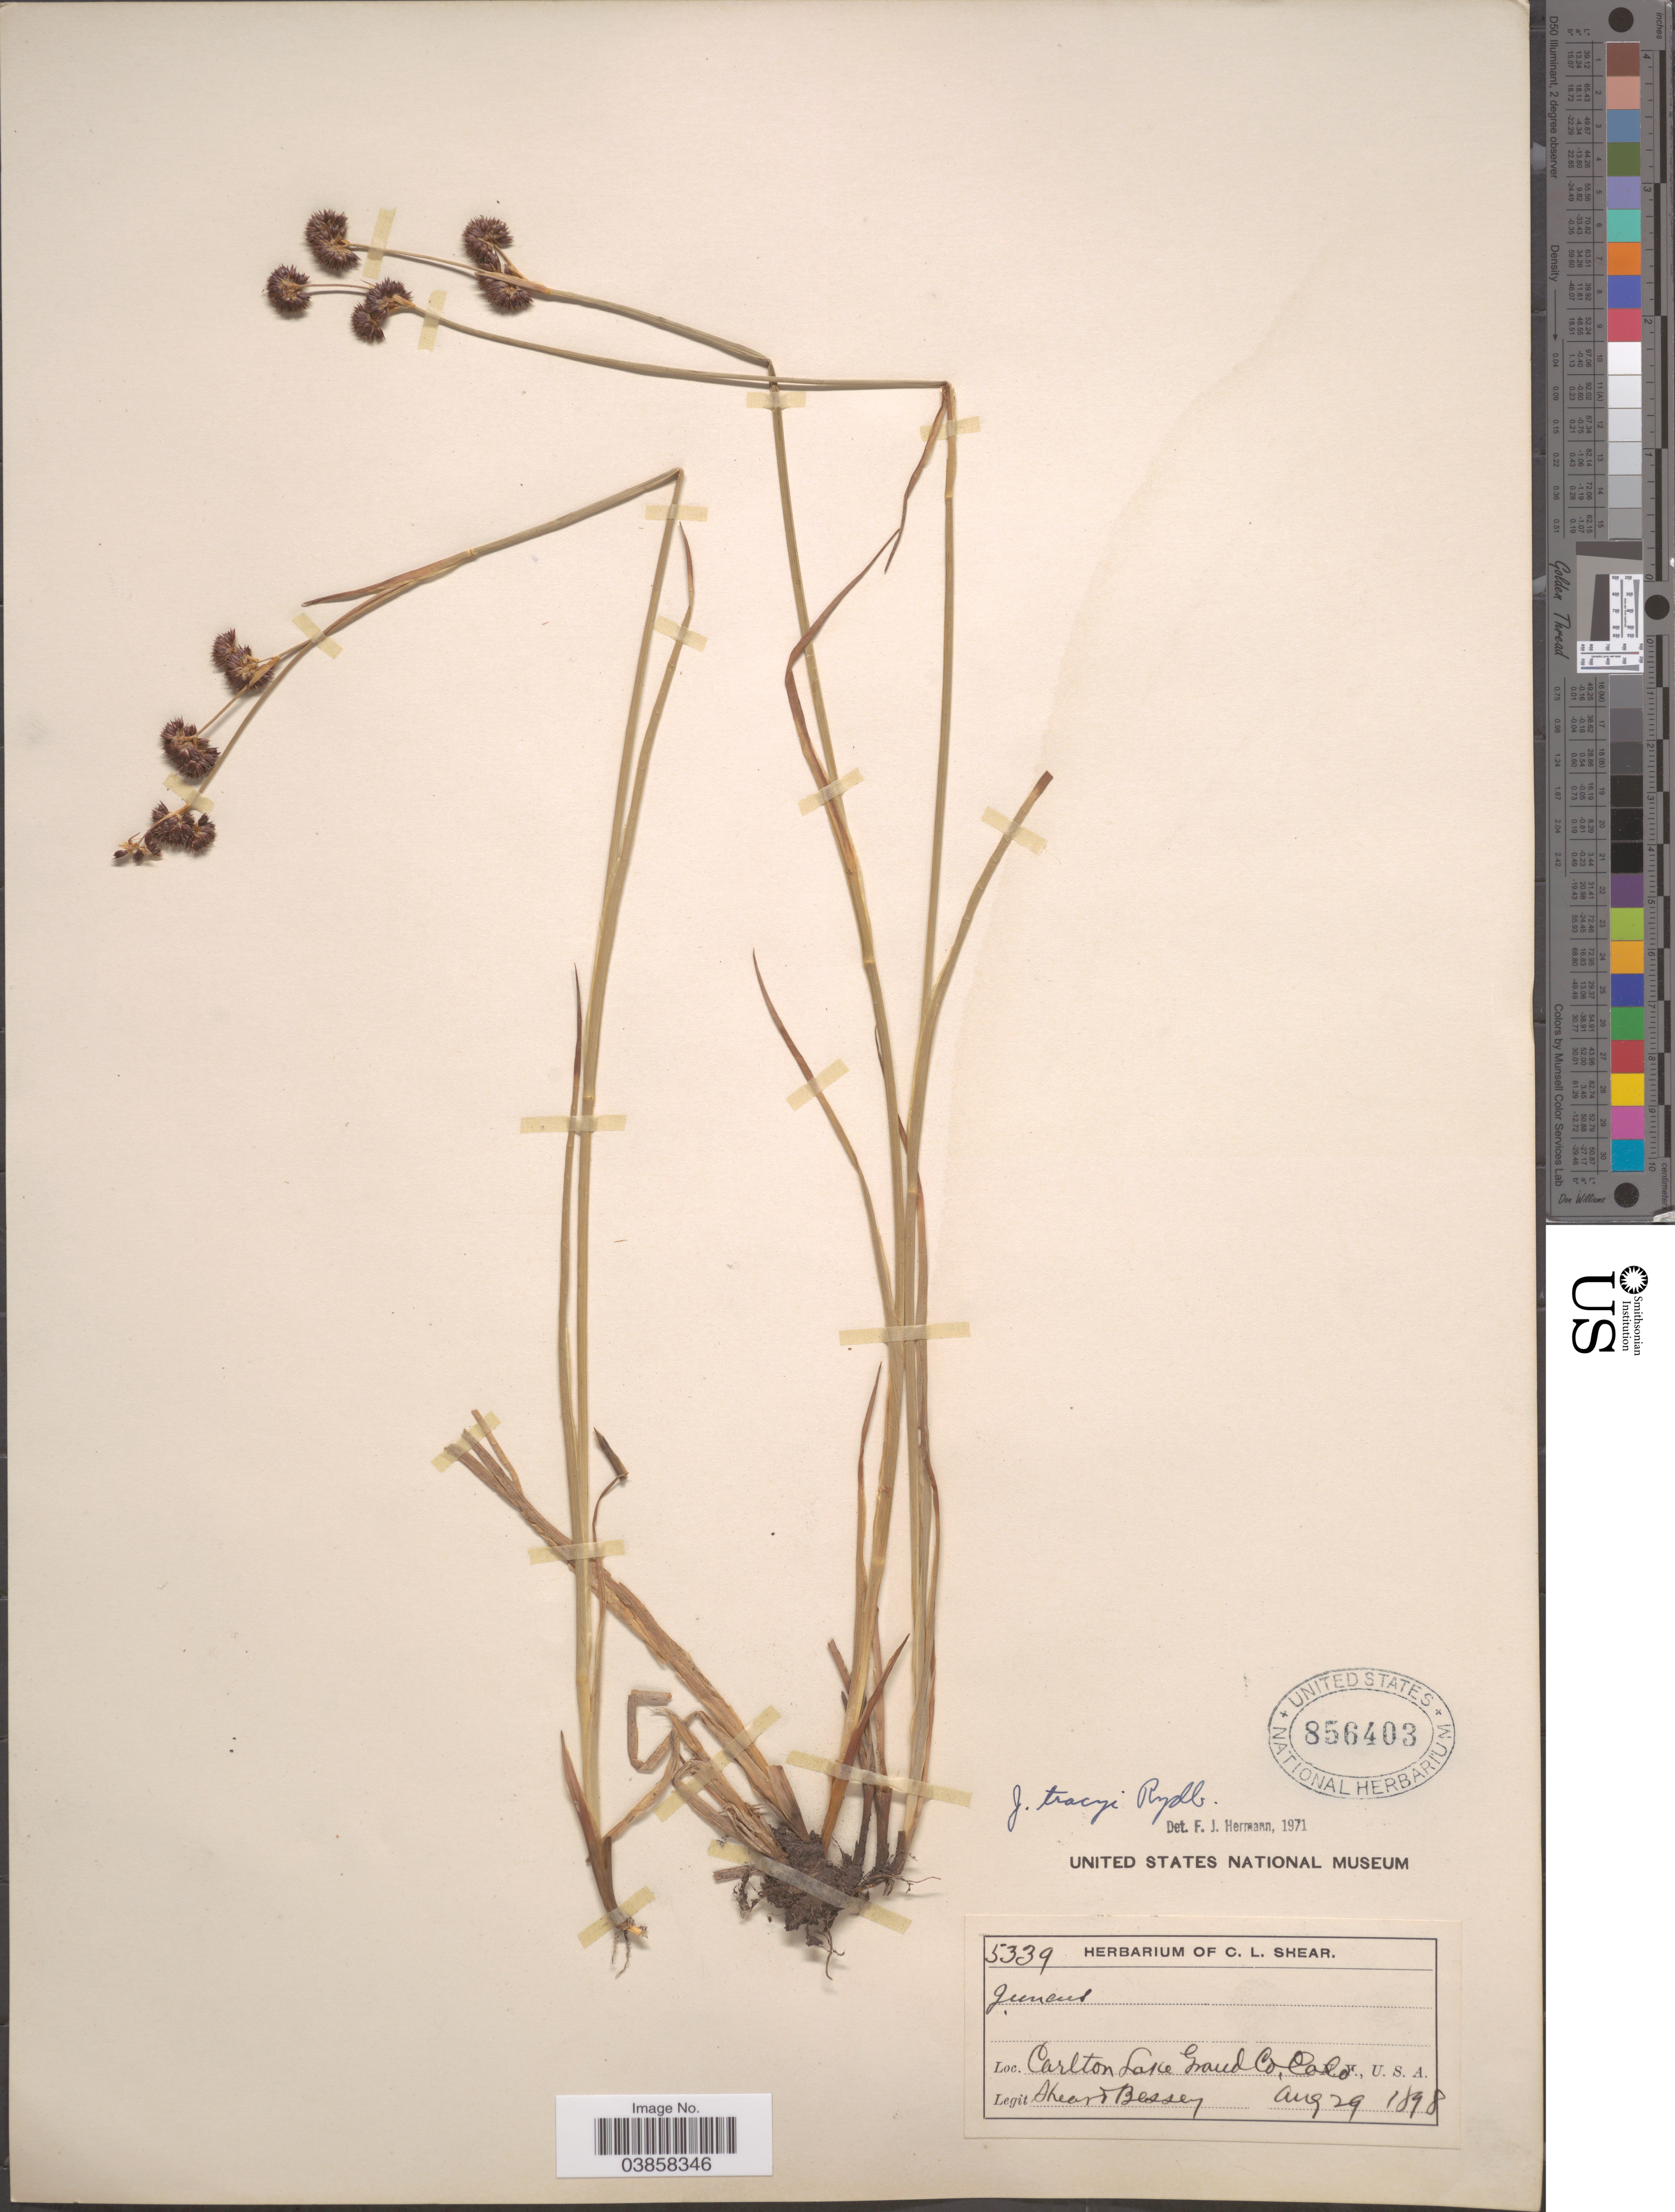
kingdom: Plantae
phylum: Tracheophyta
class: Liliopsida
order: Poales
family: Juncaceae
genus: Juncus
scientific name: Juncus tracyi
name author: Rydb.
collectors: C. L. Shear & -. Bessey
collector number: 5339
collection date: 1898-08-29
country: United States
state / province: Colorado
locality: Carlton Lake Grand Co.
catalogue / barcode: US 856403